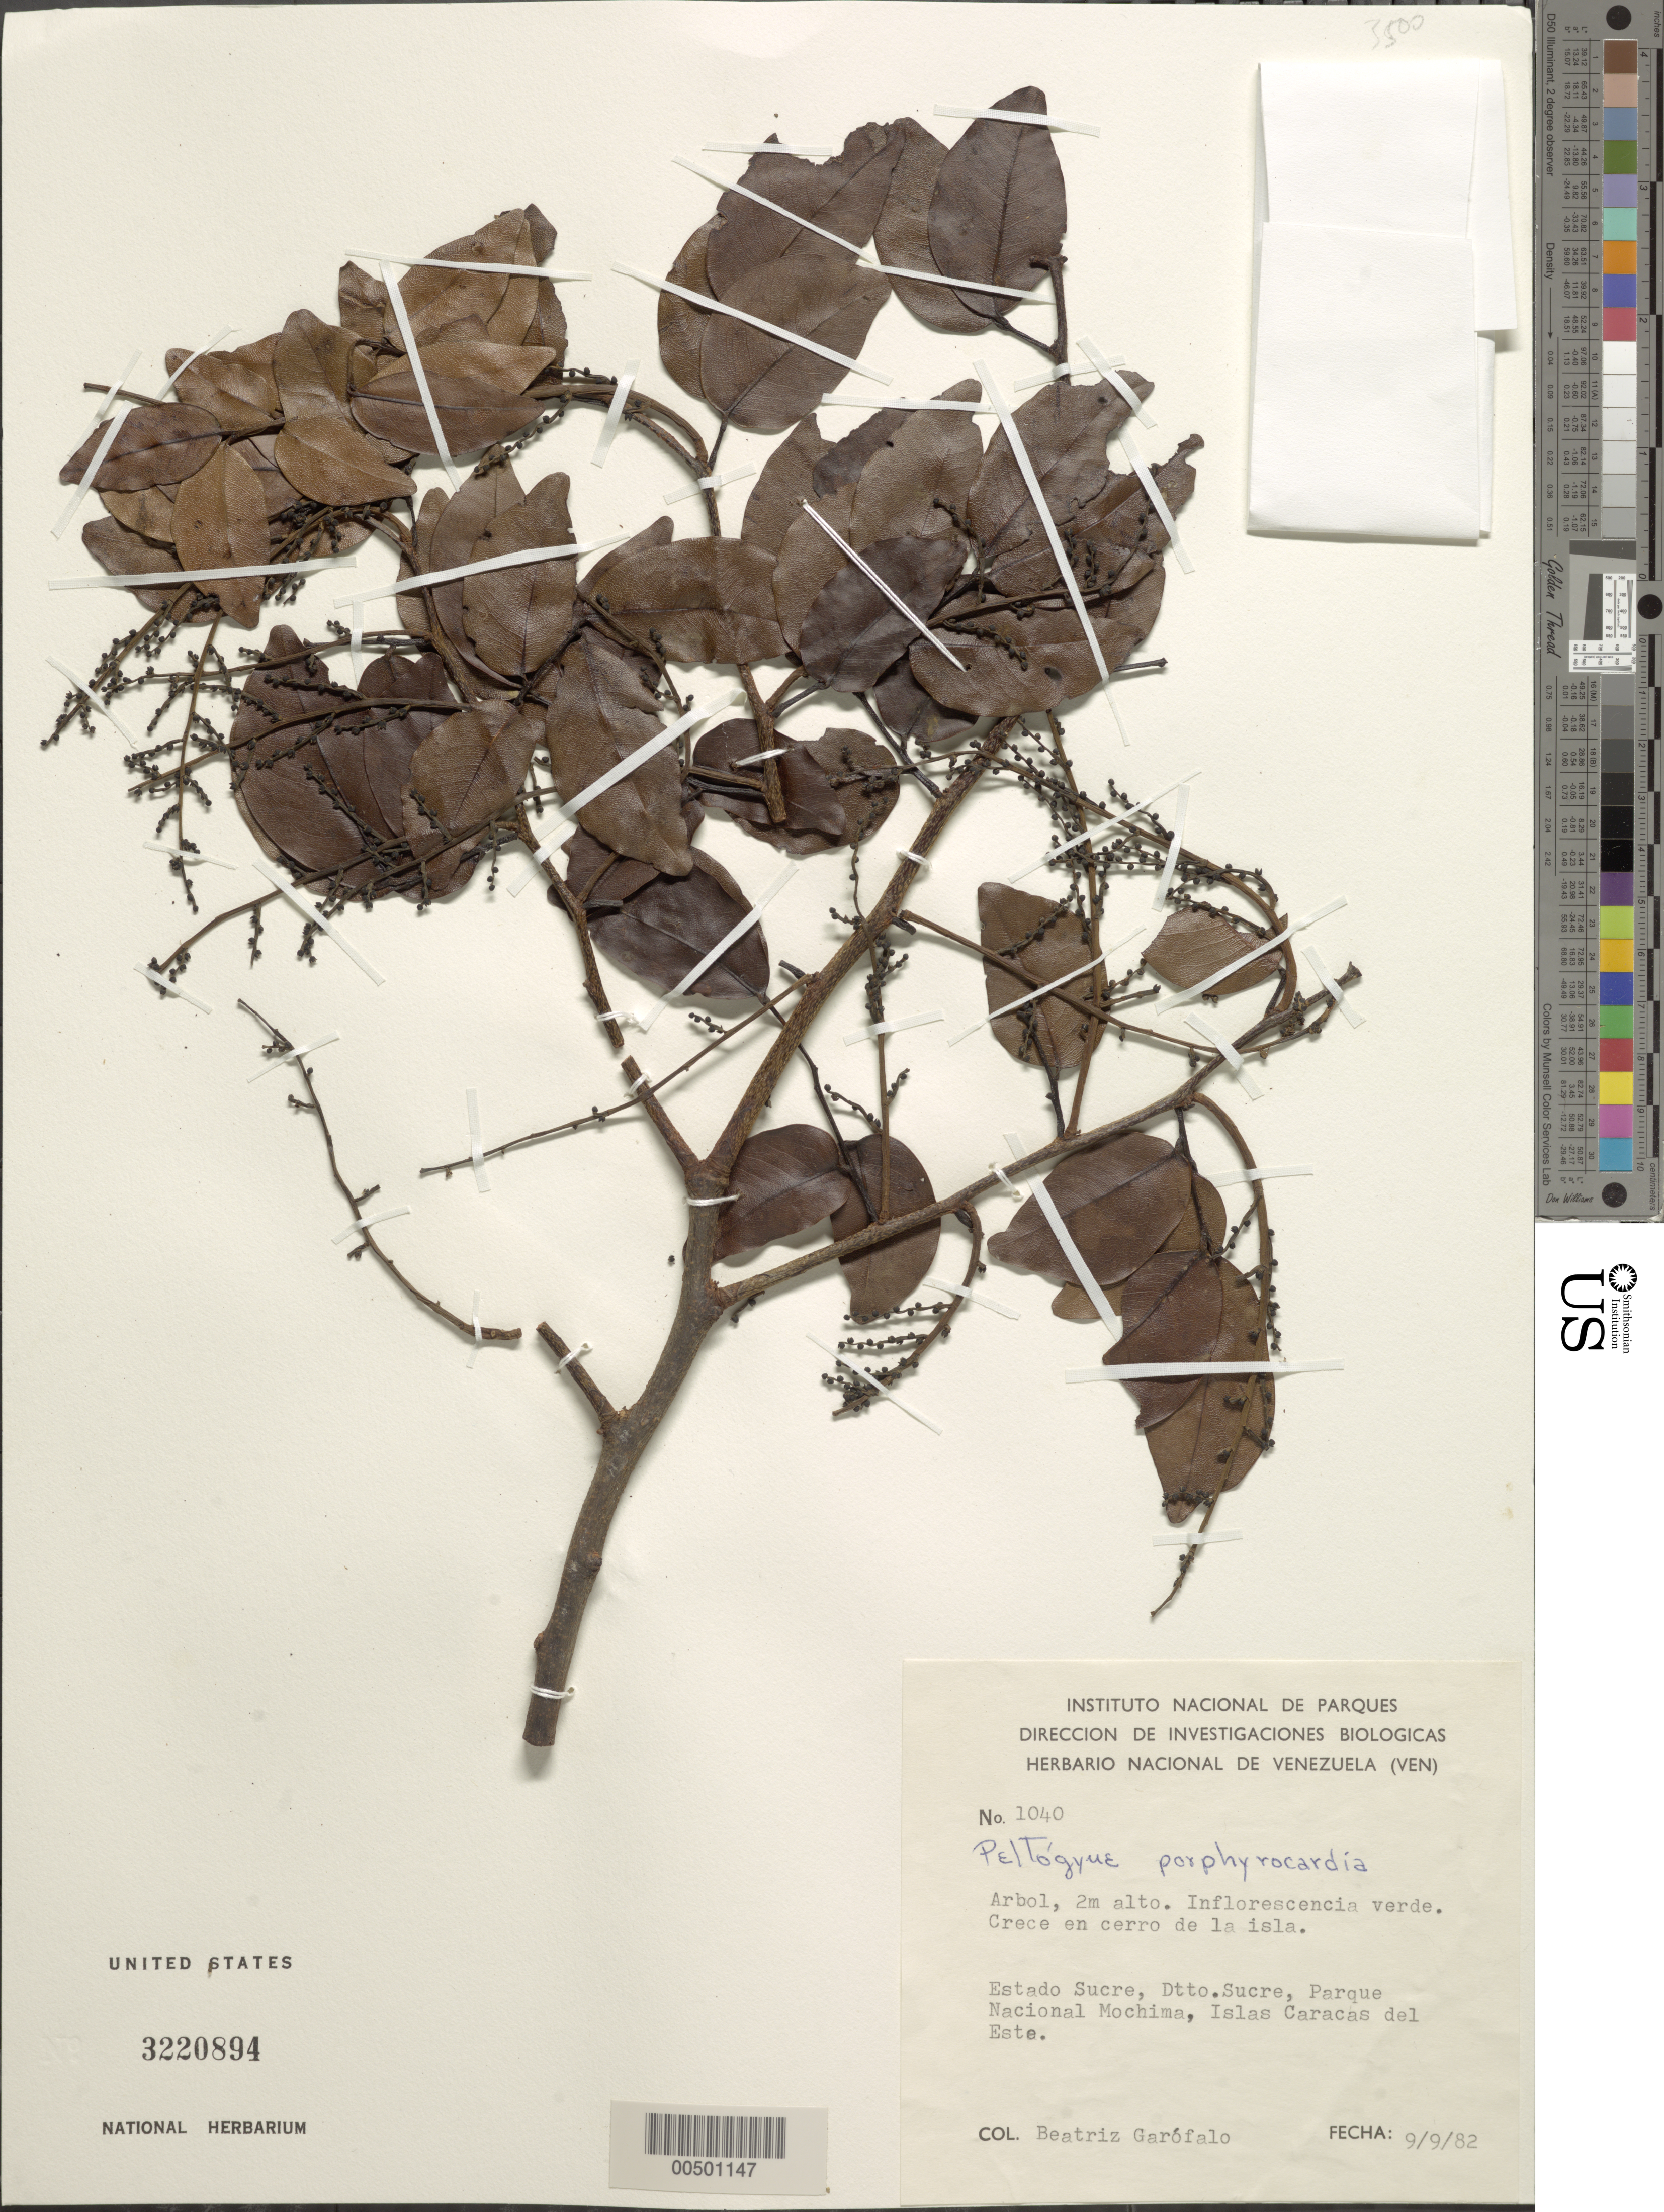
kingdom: Plantae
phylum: Tracheophyta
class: Magnoliopsida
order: Fabales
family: Fabaceae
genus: Peltogyne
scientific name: Peltogyne porphyrocardia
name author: Griseb. ex Benth.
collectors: B. Garofalo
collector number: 1040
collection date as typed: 09 Sep 1982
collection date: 1982-09-09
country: Venezuela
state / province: Sucre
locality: Dtto Sucre, Parque Nacional Mochima, Islas Caracas del Este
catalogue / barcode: US 3220894